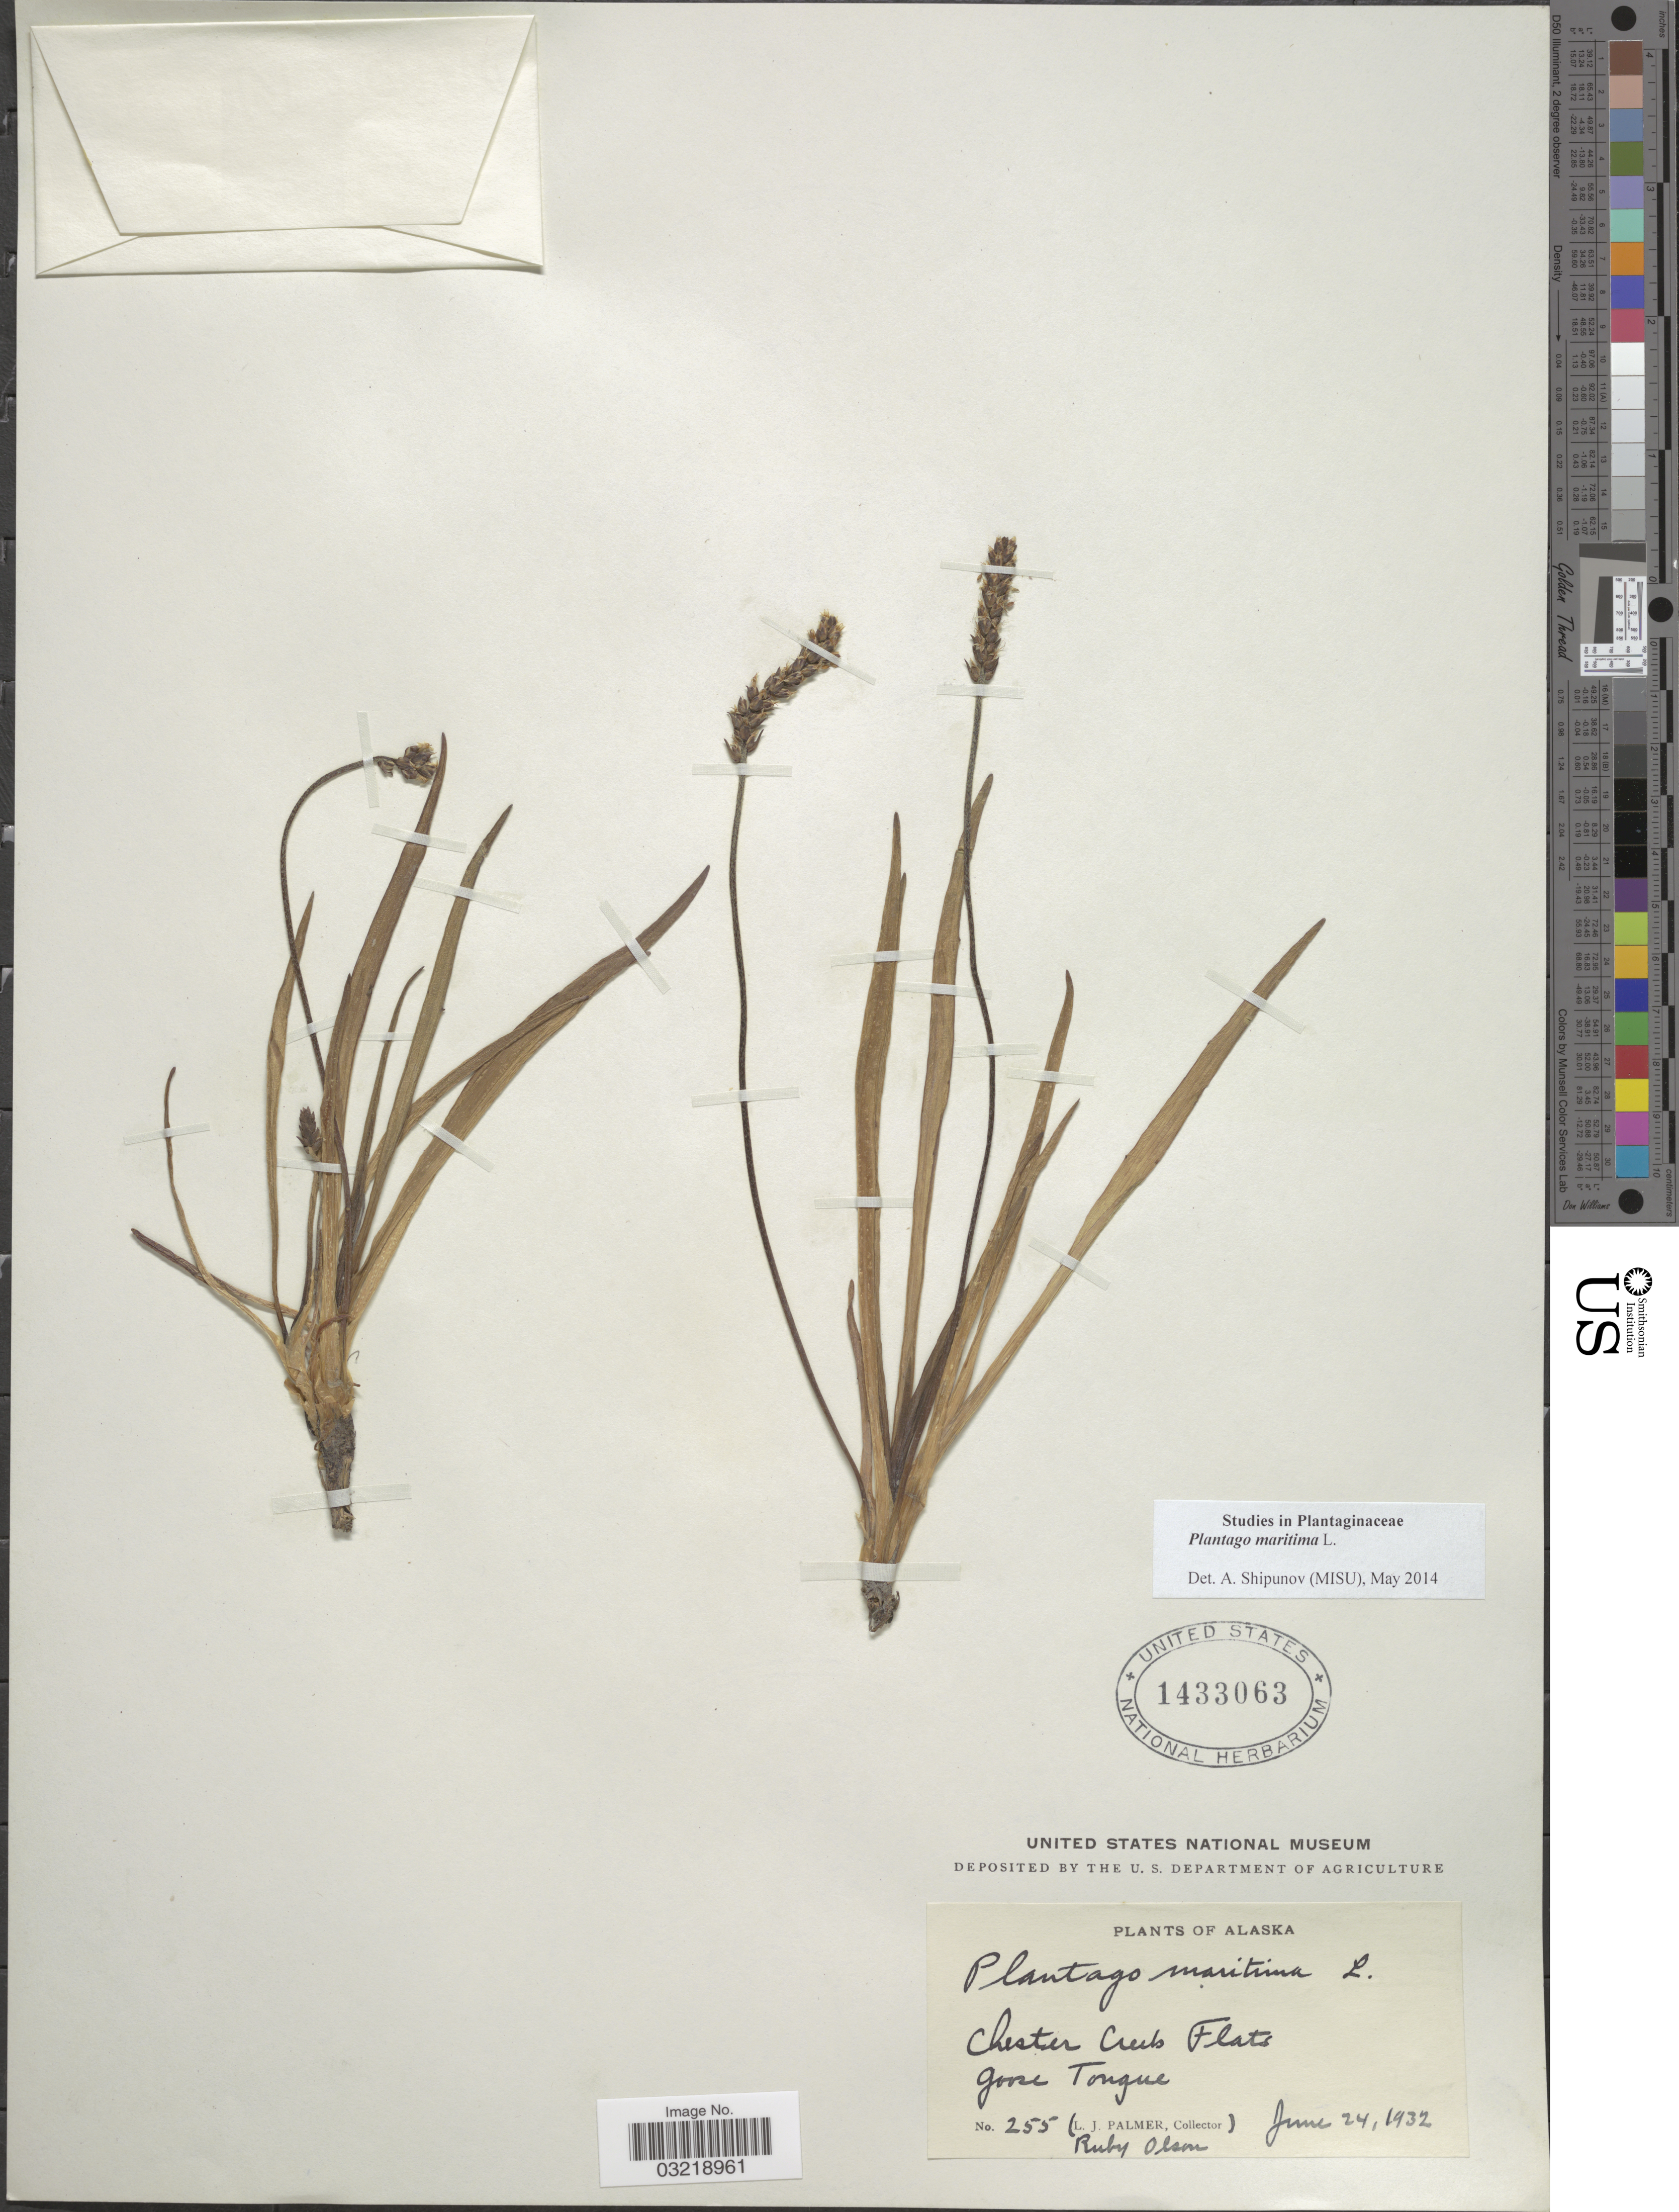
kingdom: Plantae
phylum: Tracheophyta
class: Magnoliopsida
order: Lamiales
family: Plantaginaceae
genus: Plantago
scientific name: Plantago maritima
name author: L.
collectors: L. J. Palmer & R. Olson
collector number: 255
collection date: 1932-06-24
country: United States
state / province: Alaska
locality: Chester Creek Flats. Goose Tongue.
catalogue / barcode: US 1433063